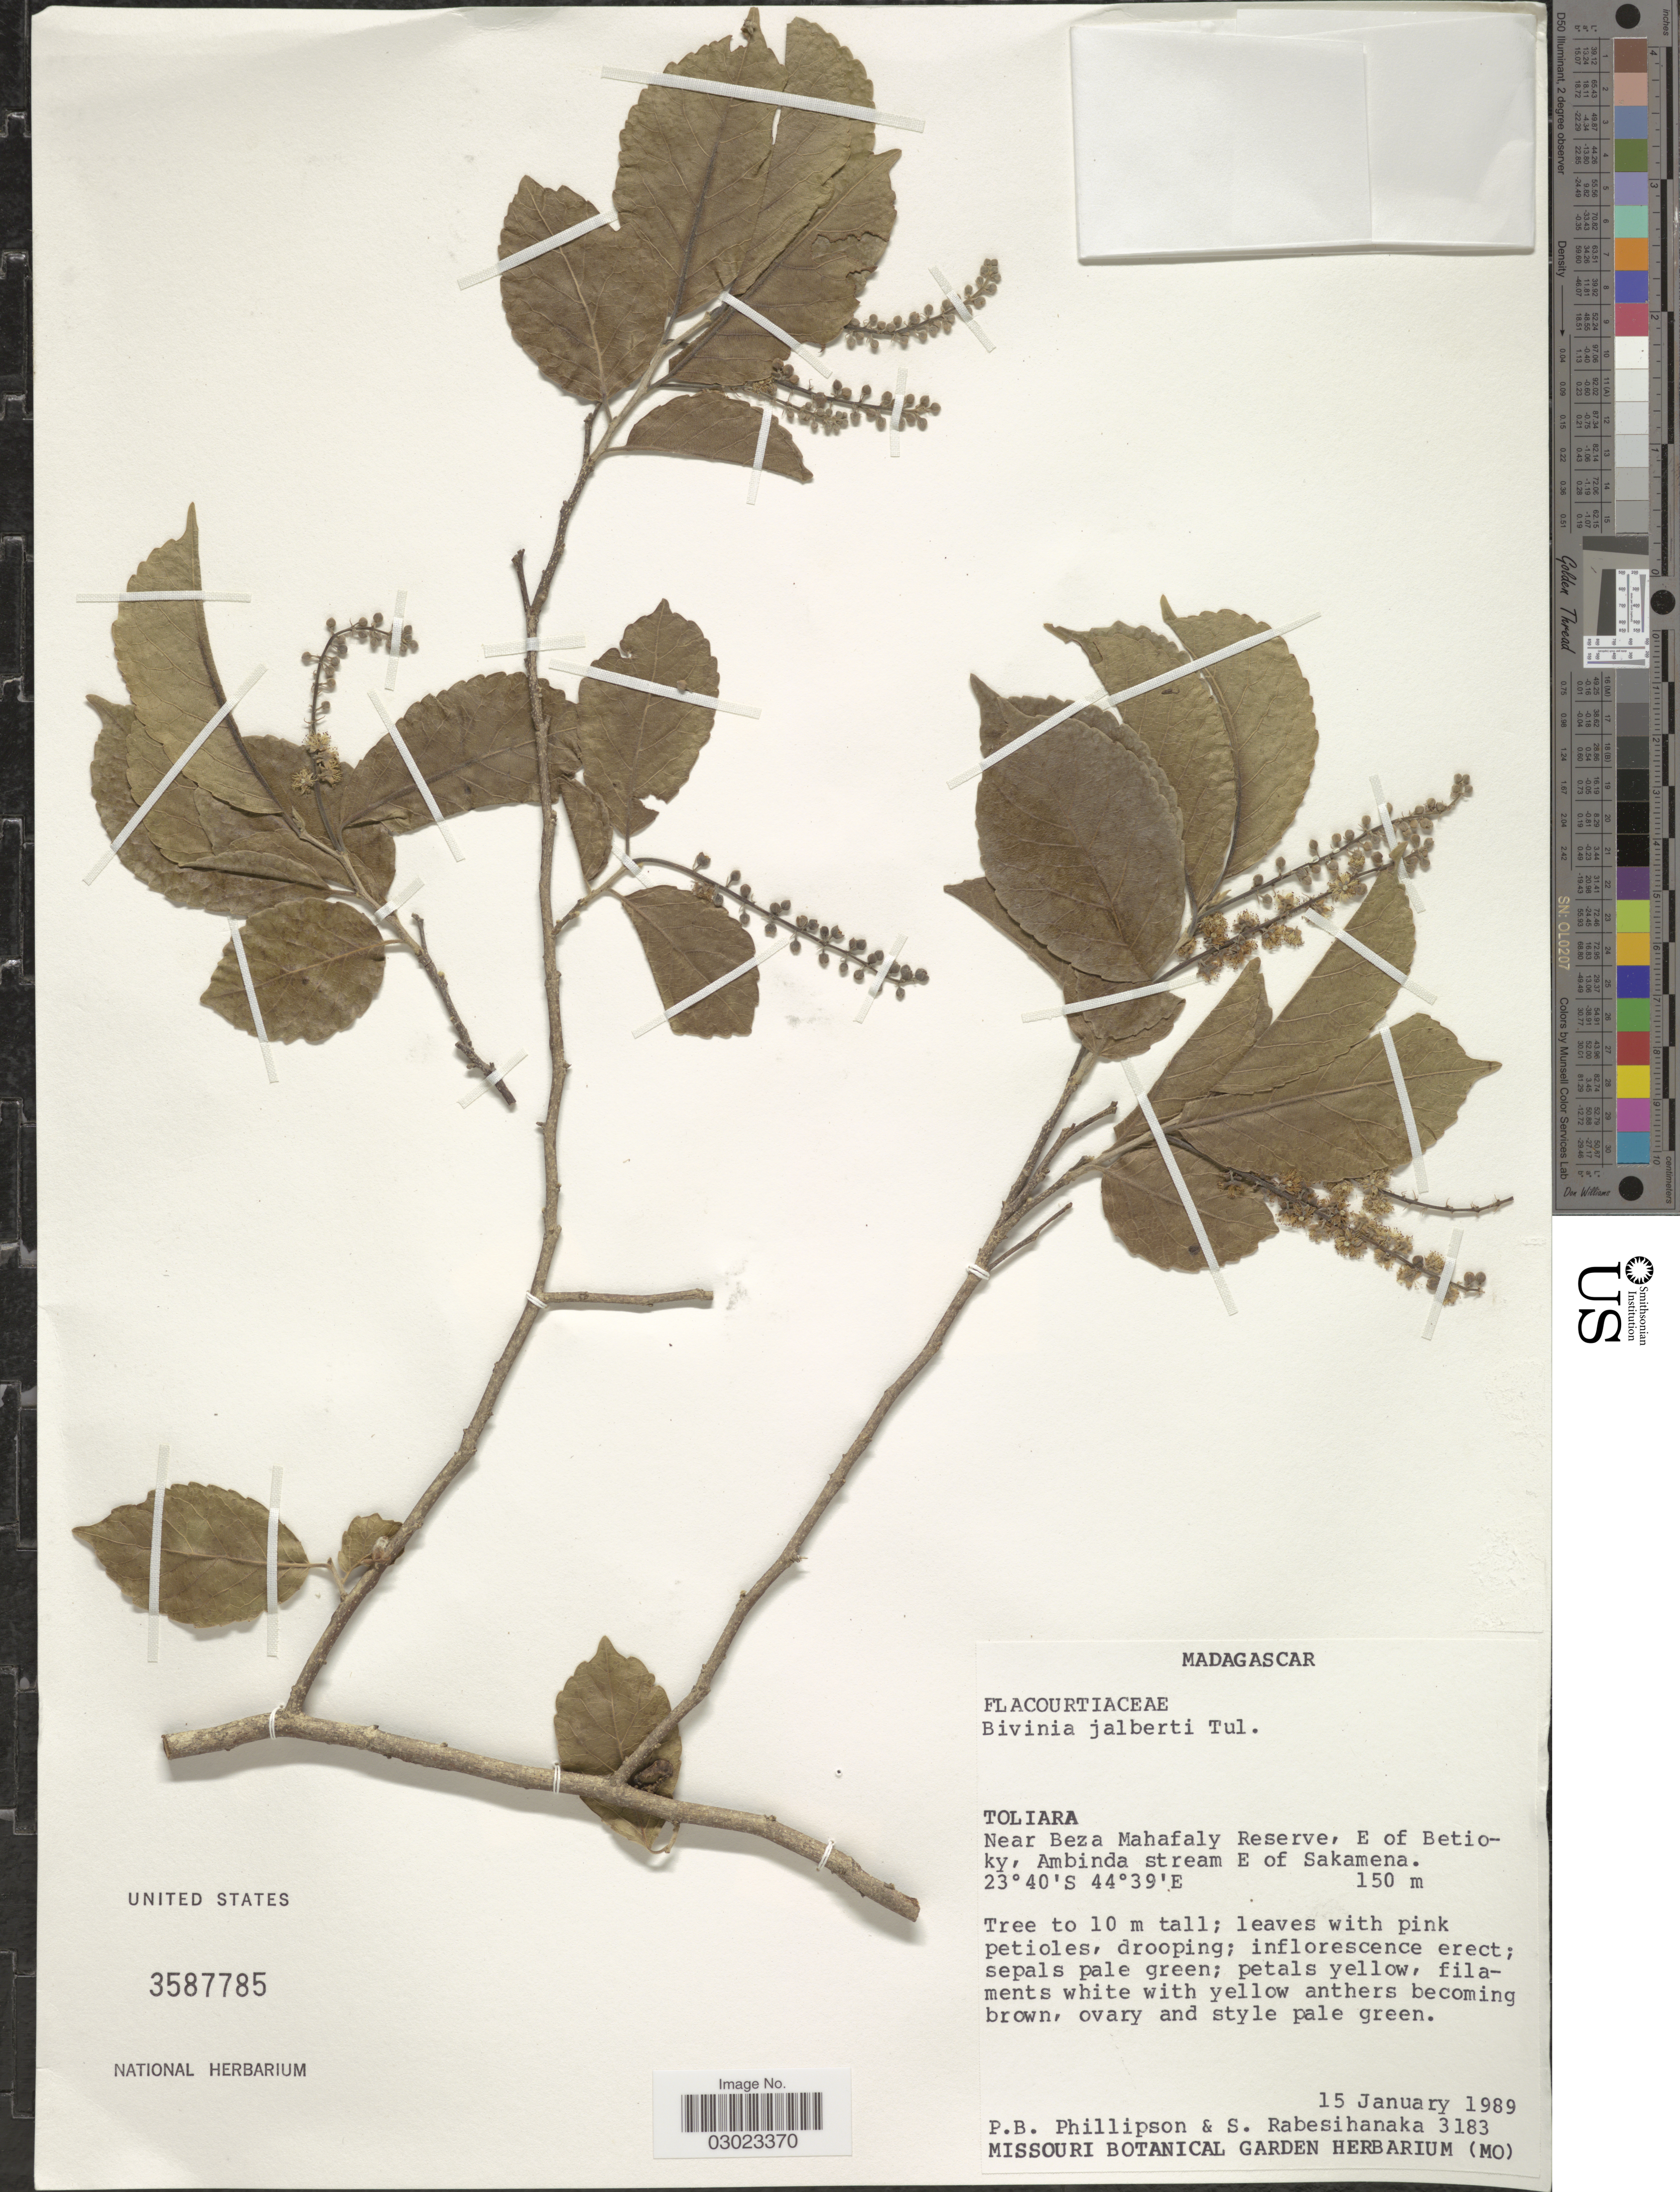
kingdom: Plantae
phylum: Tracheophyta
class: Magnoliopsida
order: Malpighiales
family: Salicaceae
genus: Bivinia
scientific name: Bivinia jalbertii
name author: Tul.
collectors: P. B. Phillipson & S. Rabesihanaka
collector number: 3183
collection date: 1989-01-15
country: Madagascar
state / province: Atsimo-Andrefana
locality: Near Beza Mahafaly Reserve, E of Betioky, Ambinda stream E of Sakamena.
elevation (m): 150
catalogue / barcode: US 3587785